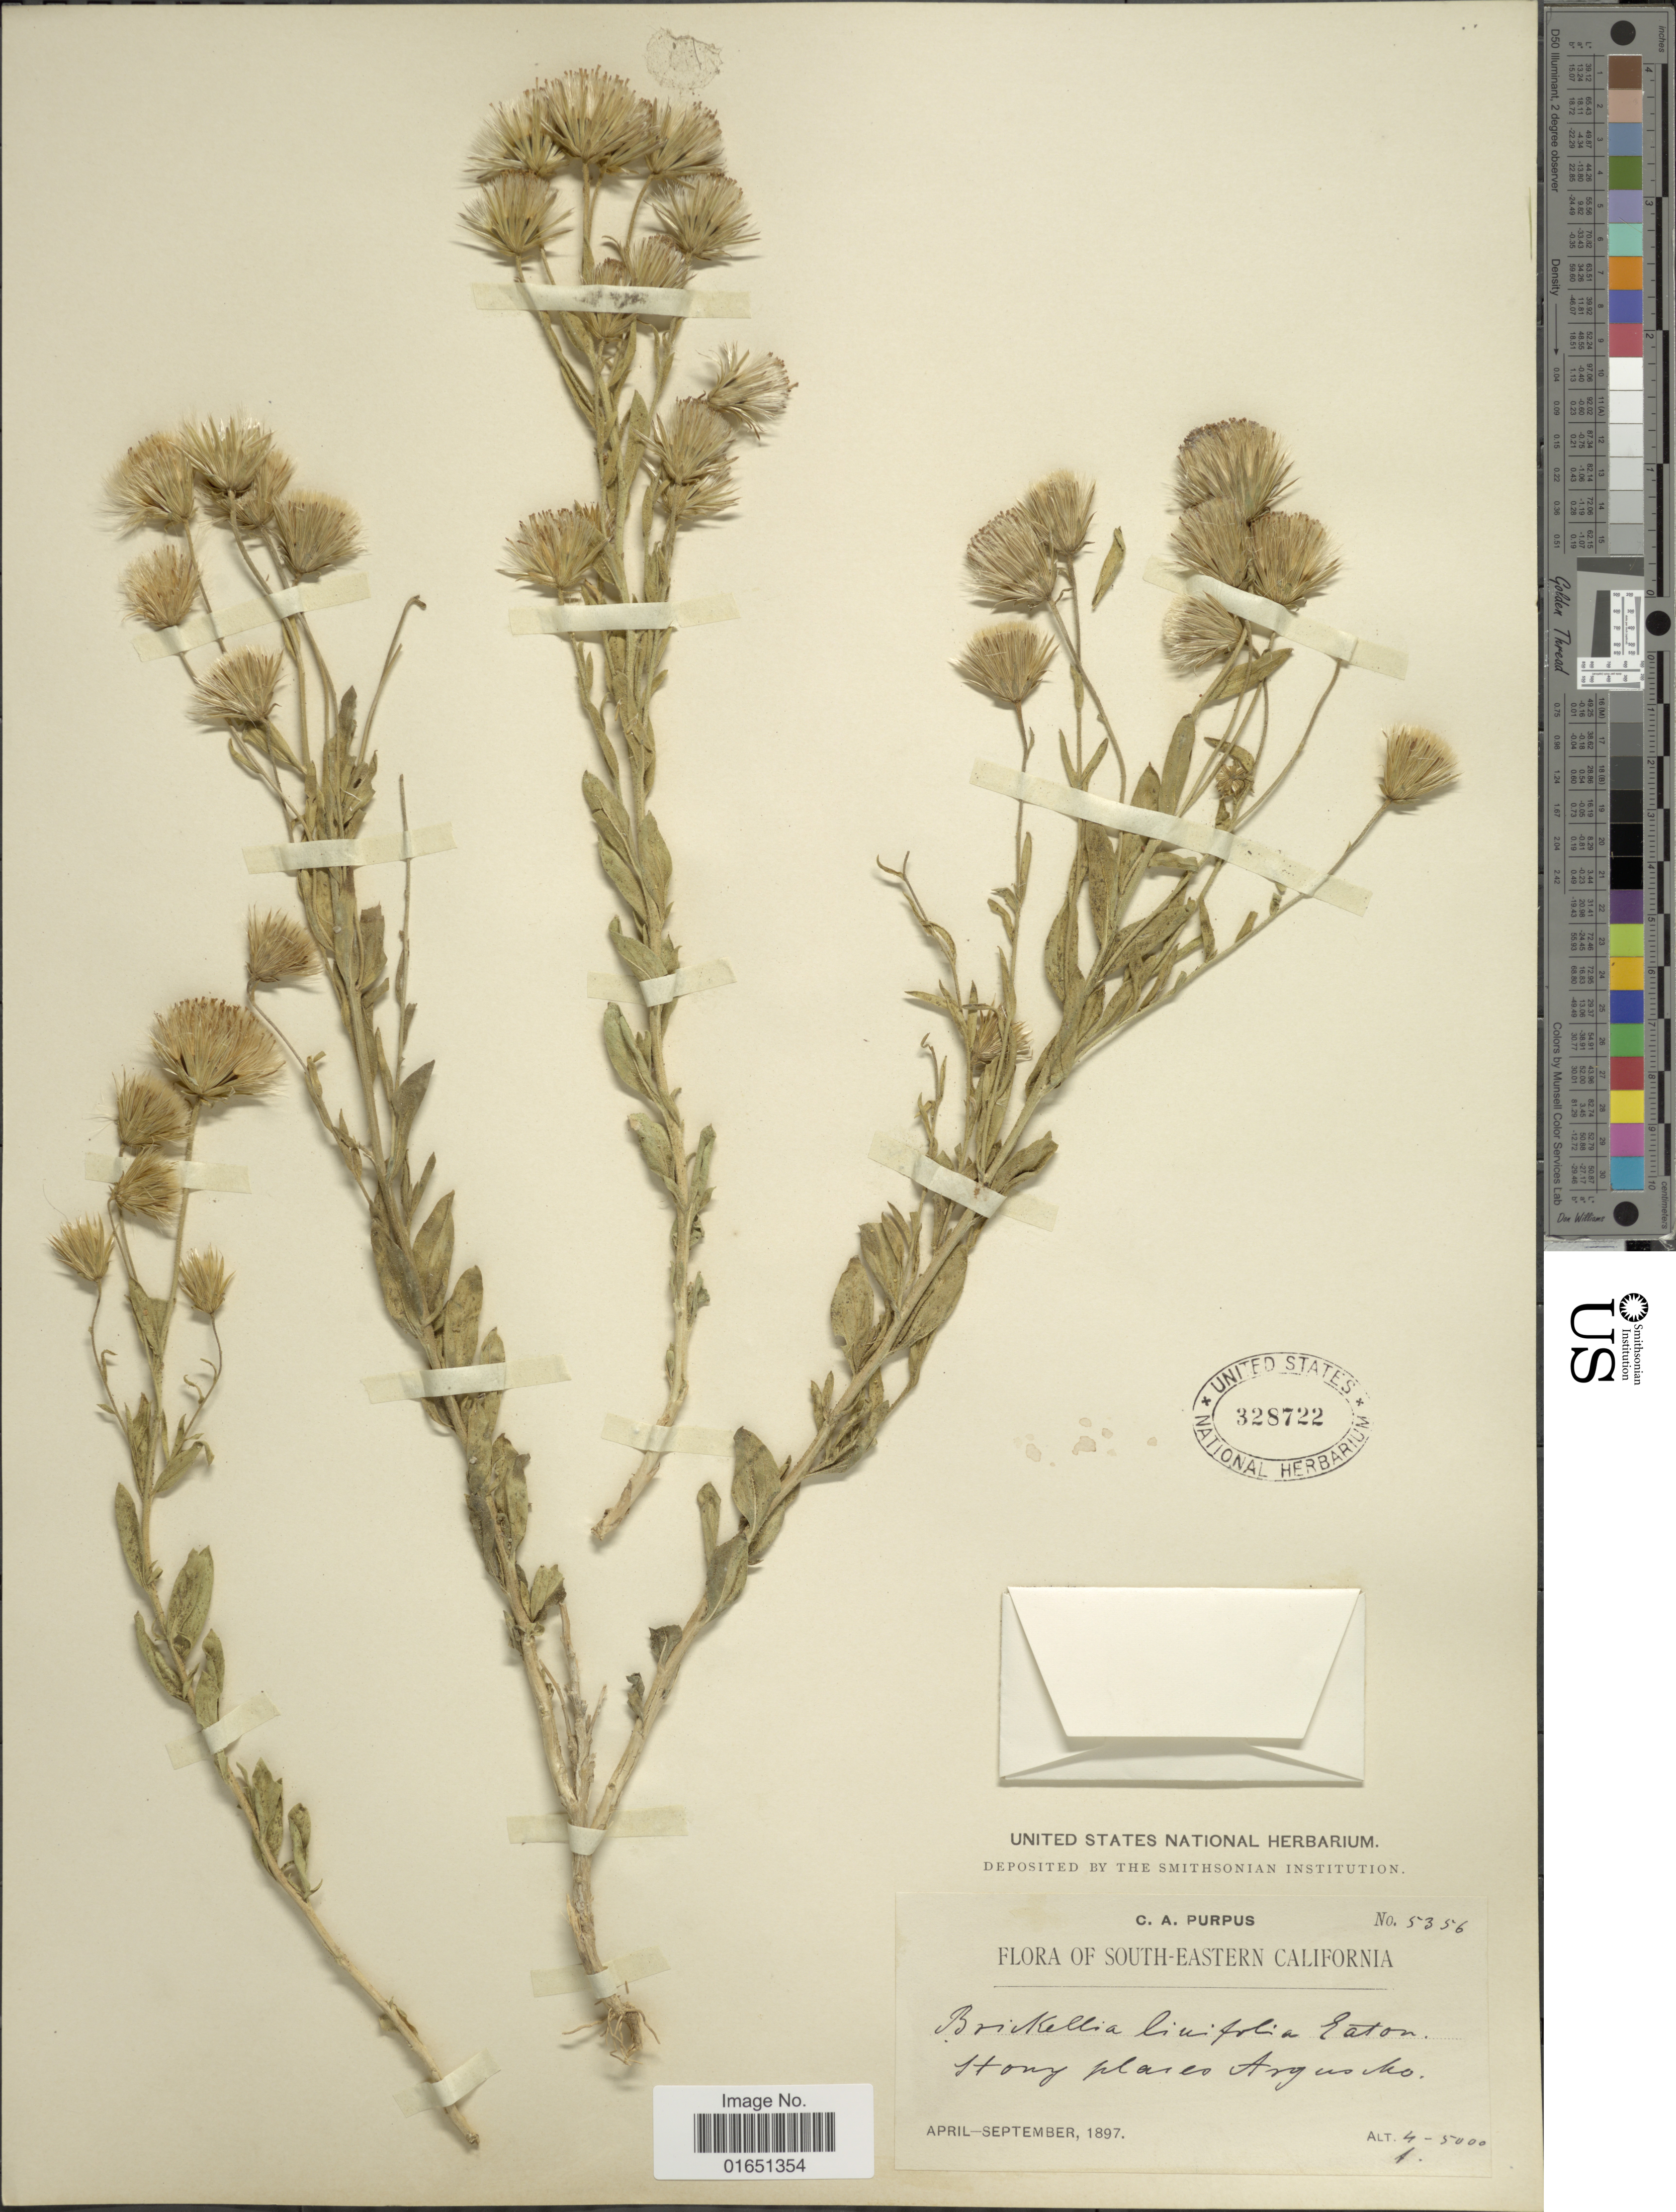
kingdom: Plantae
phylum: Tracheophyta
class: Magnoliopsida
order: Asterales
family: Asteraceae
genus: Brickellia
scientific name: Brickellia oblongifolia var. linifolia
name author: (D.C. Eaton) B.L. Rob.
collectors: C. A. Purpus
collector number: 5356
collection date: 1897-04/1897-09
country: United States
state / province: California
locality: South-eastern California, Stony places Argus Mo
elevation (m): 1219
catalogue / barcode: US 328722